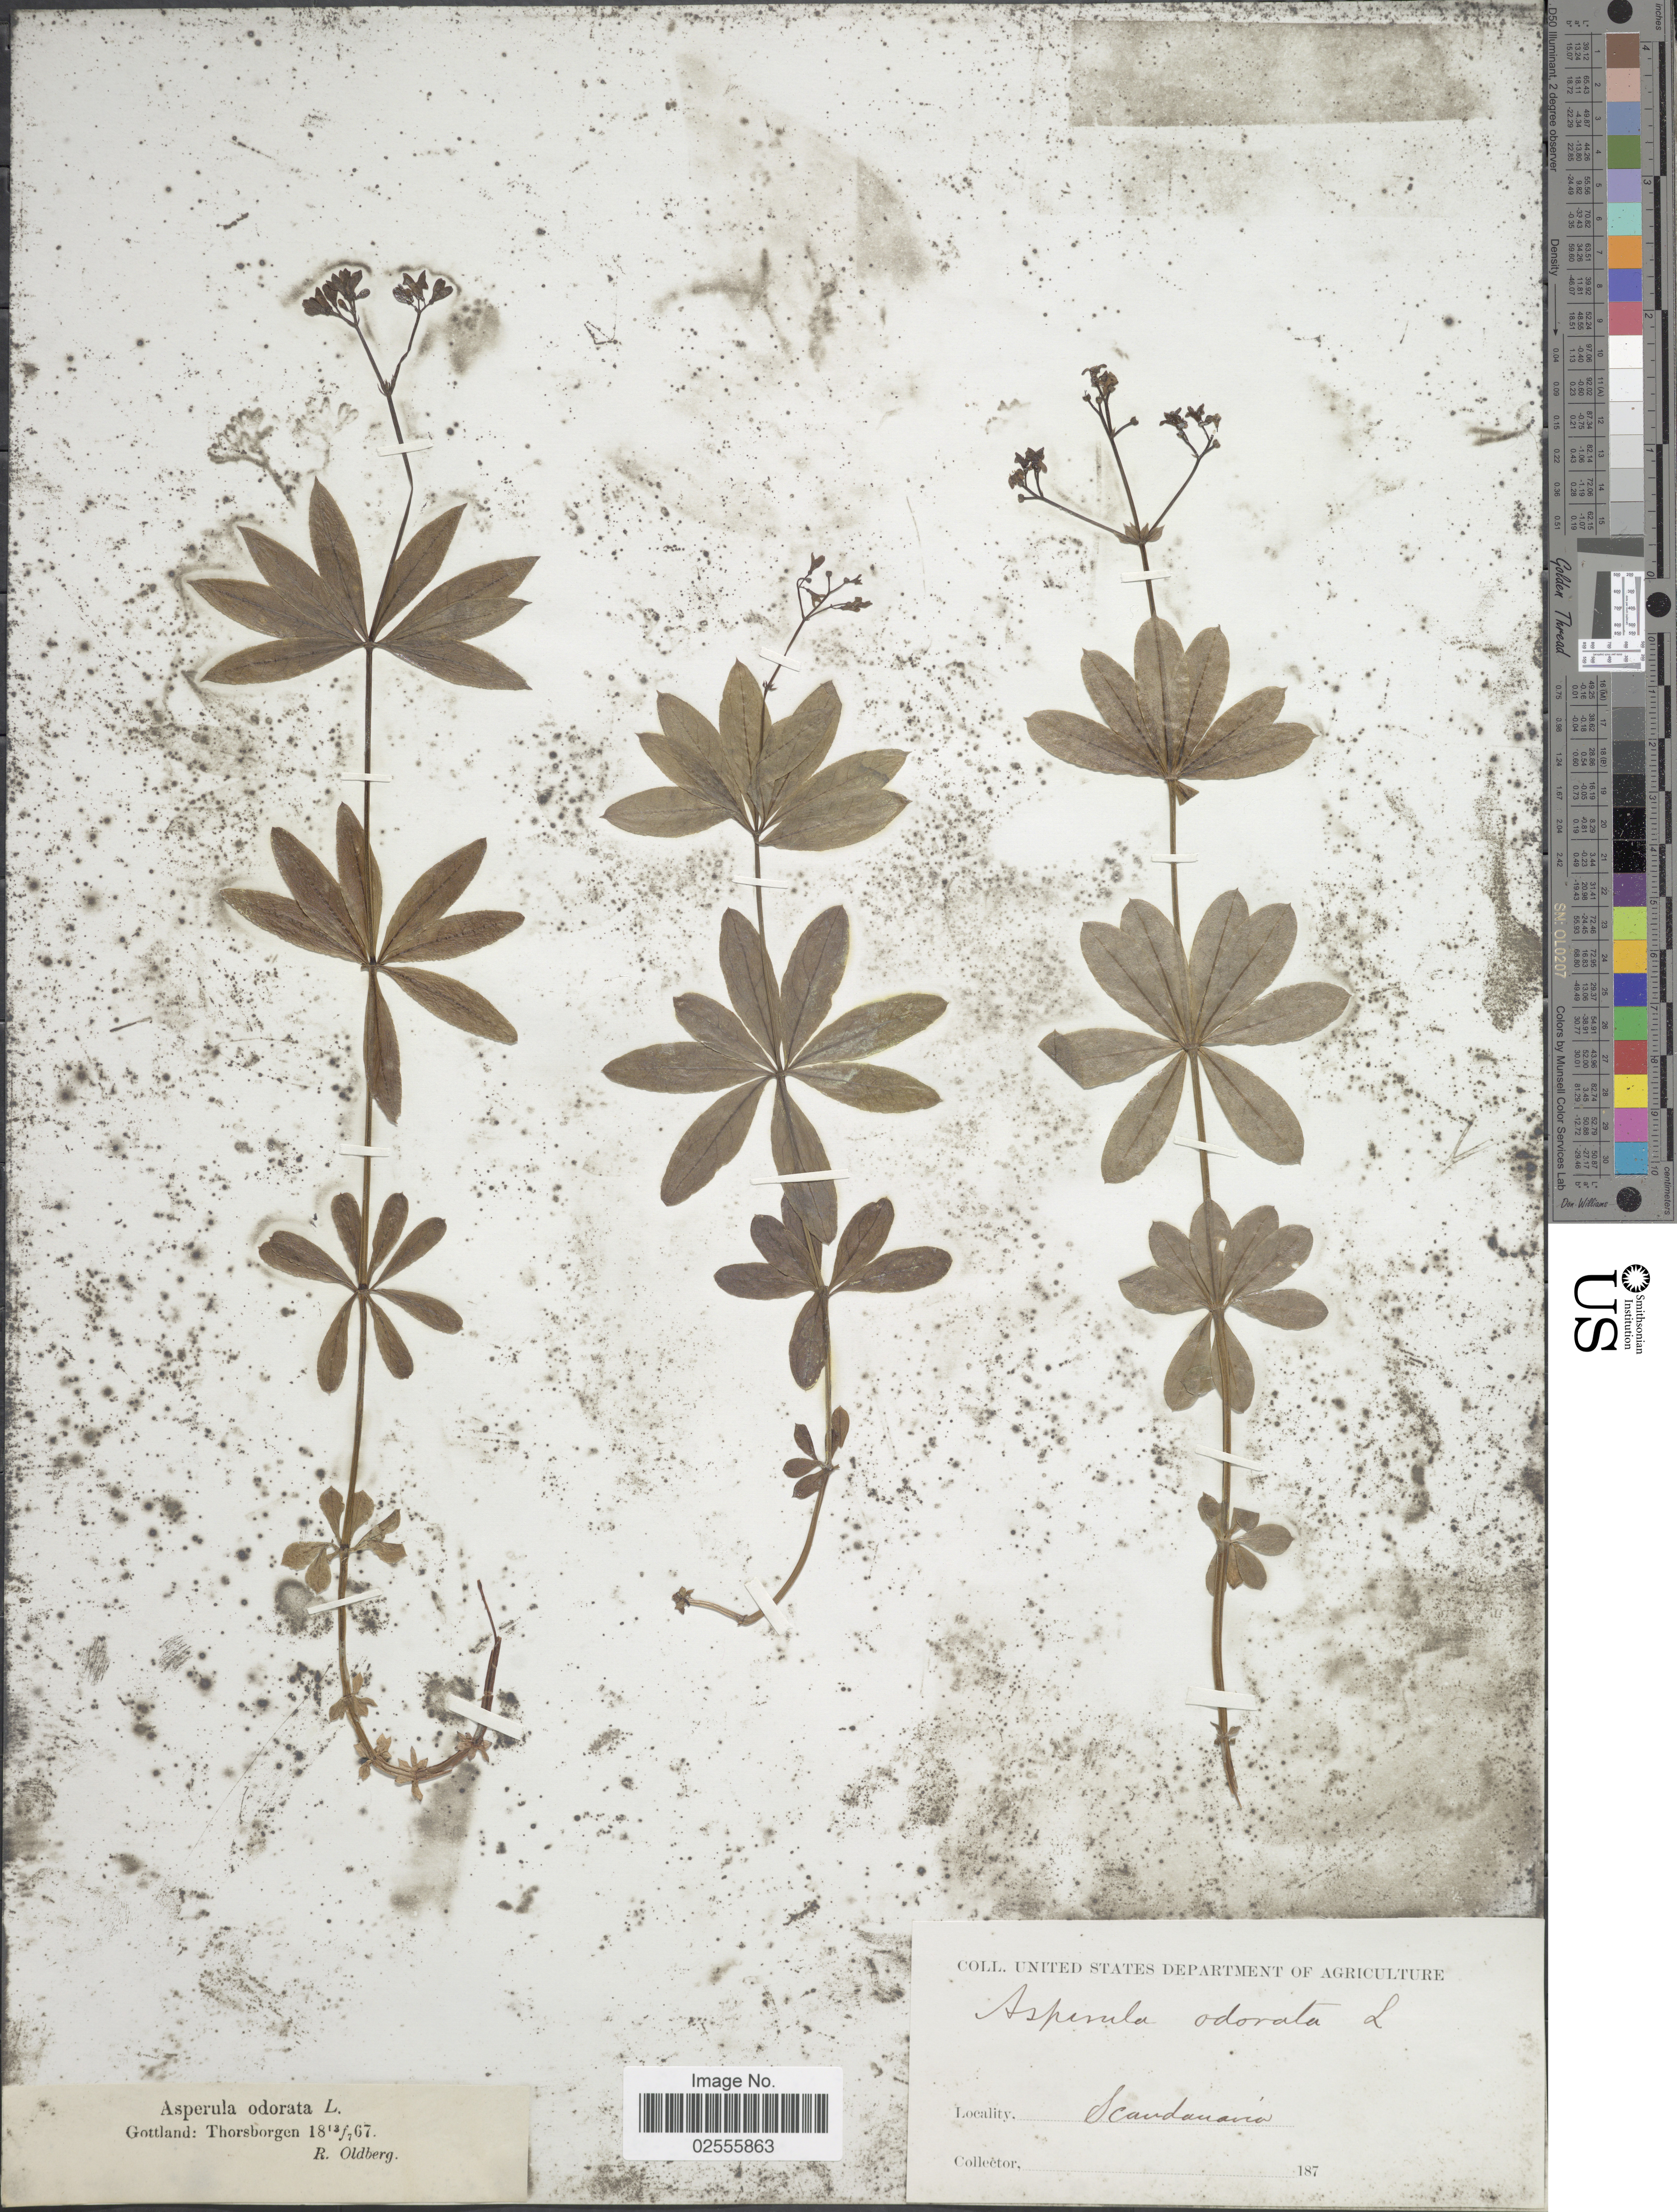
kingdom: Plantae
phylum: Tracheophyta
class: Magnoliopsida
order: Gentianales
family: Rubiaceae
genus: Asperula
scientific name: Asperula odorata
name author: L.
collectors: R. Oldberg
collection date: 1867-07-13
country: Sweden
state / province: Gotland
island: Gotland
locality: Gotland: Thorsborgen, Scandinavia.